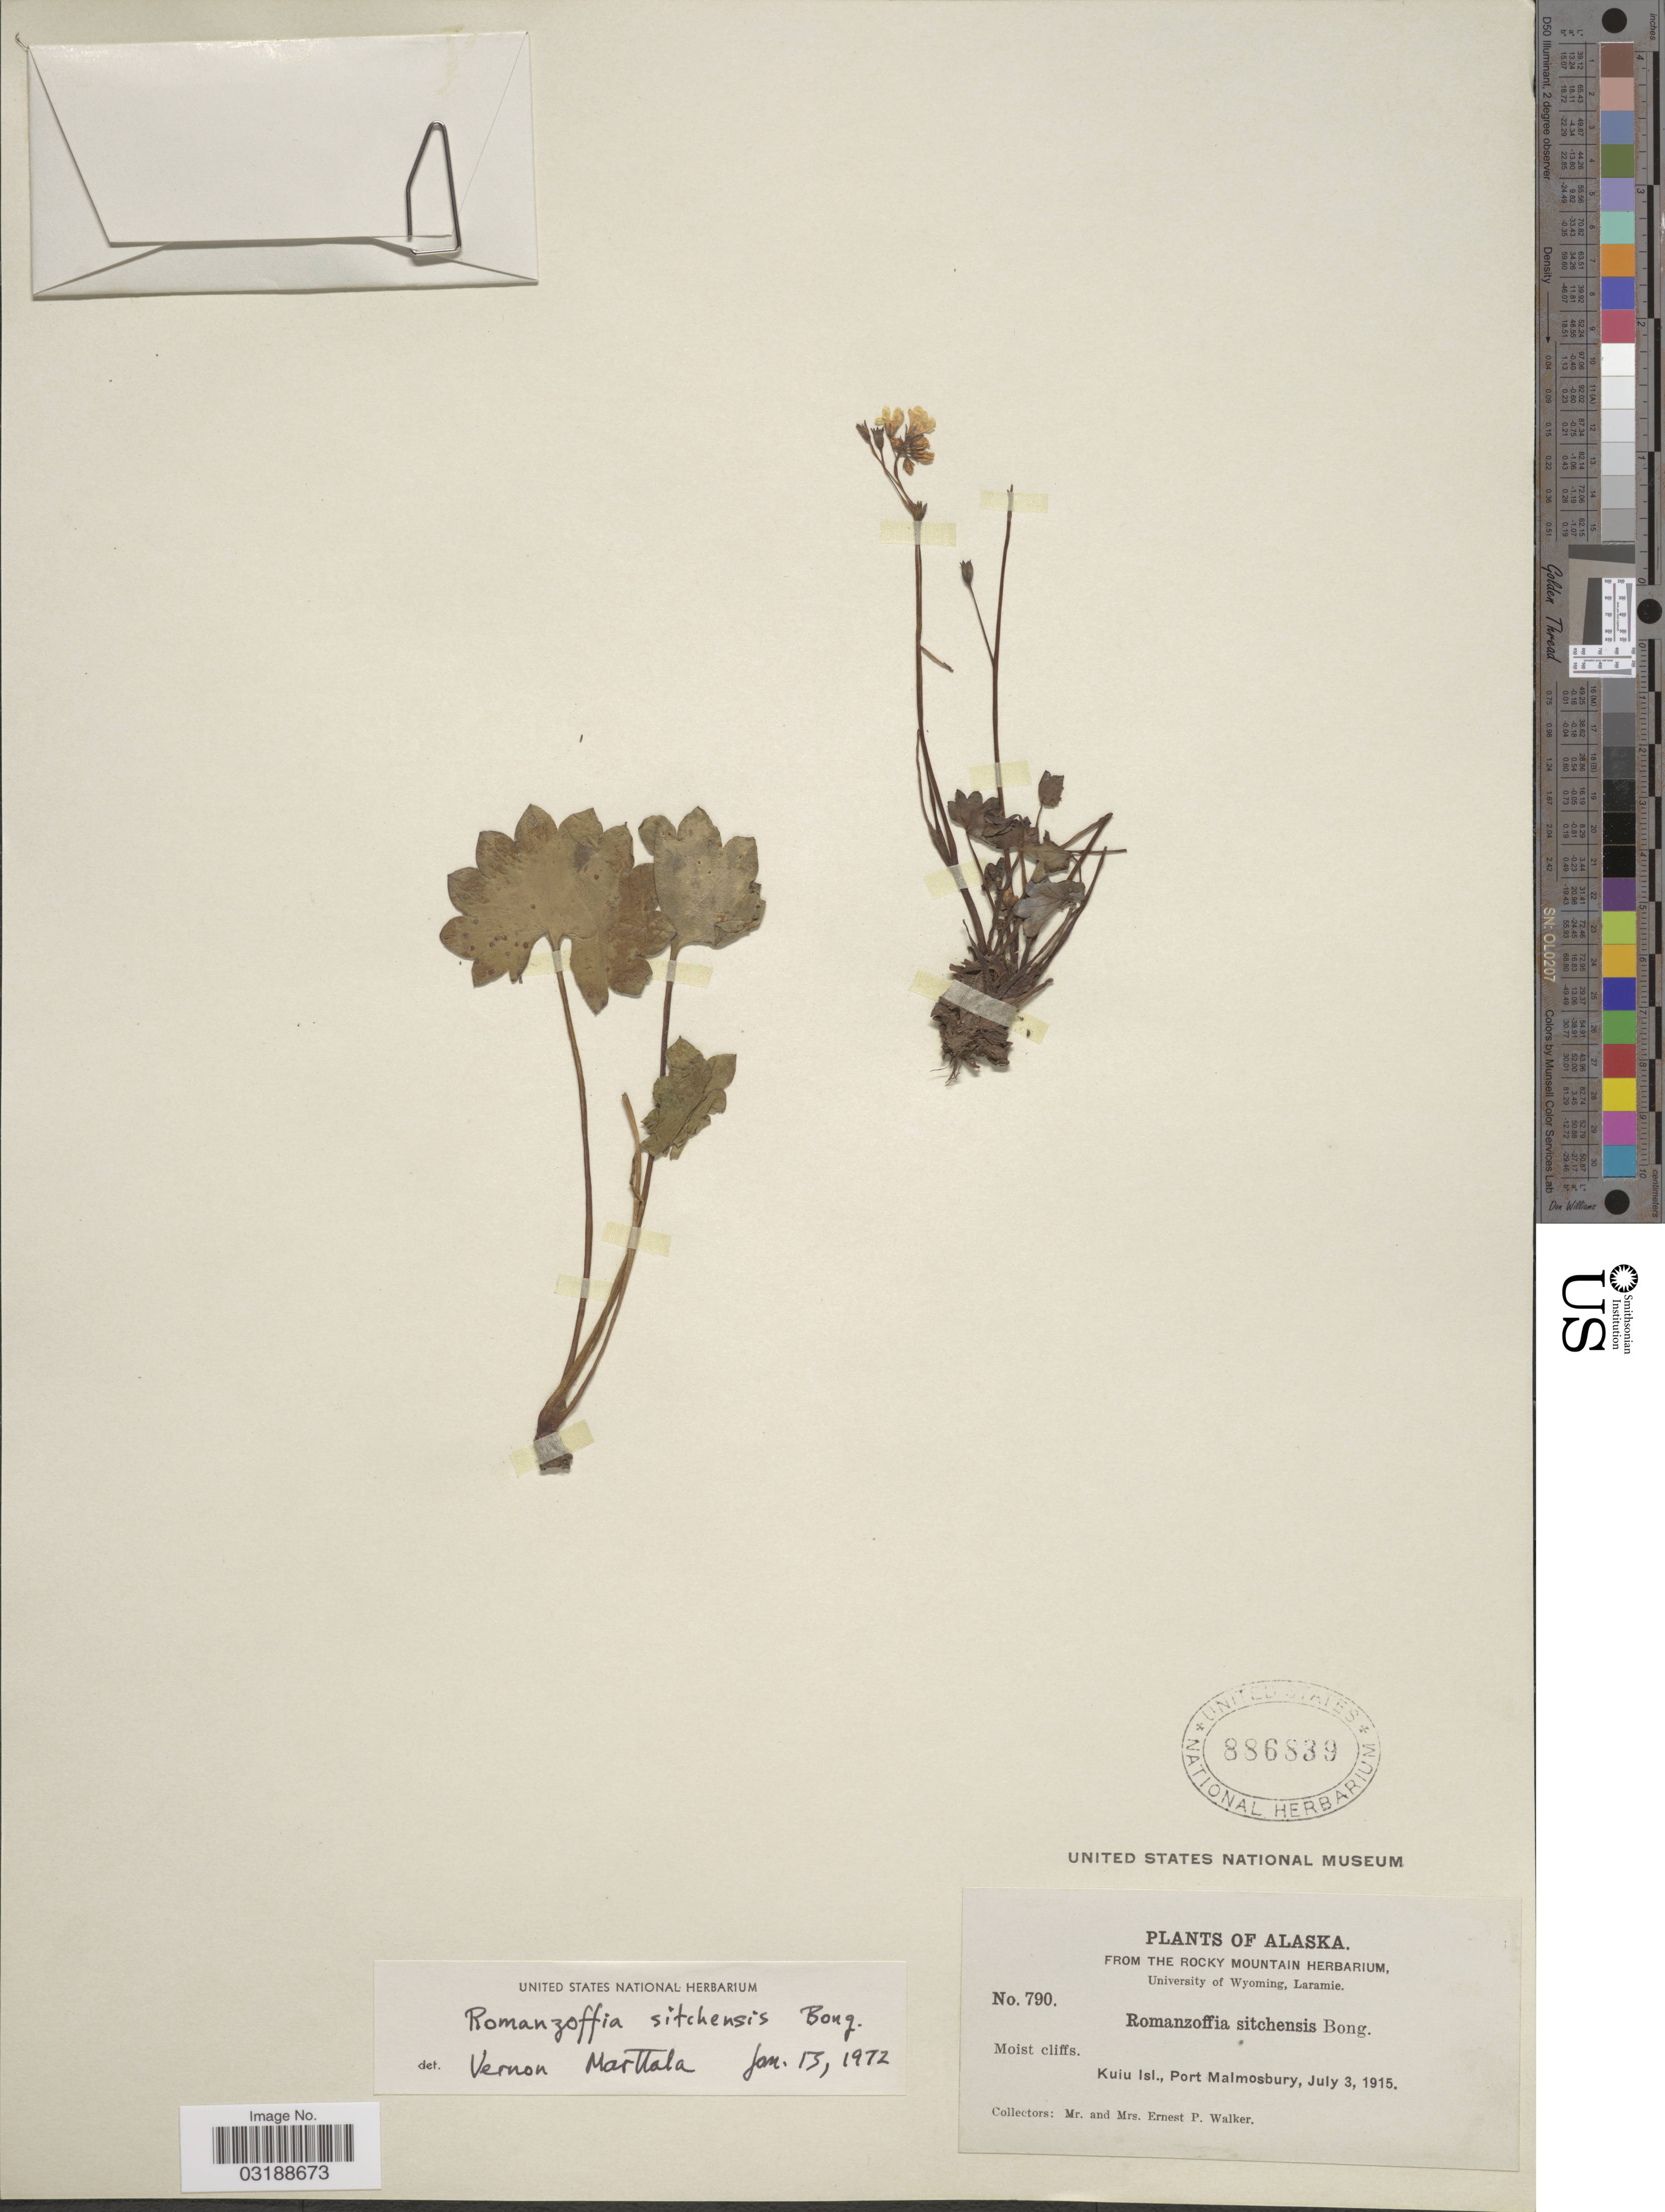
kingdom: Plantae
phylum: Tracheophyta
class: Magnoliopsida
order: Boraginales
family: Hydrophyllaceae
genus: Romanzoffia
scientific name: Romanzoffia sitchensis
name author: Bong.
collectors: E. P. Walker & E. Walker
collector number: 790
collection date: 1915-07-03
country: United States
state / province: Alaska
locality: Kuiu Isl., Port Malmosbury.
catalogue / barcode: US 886839